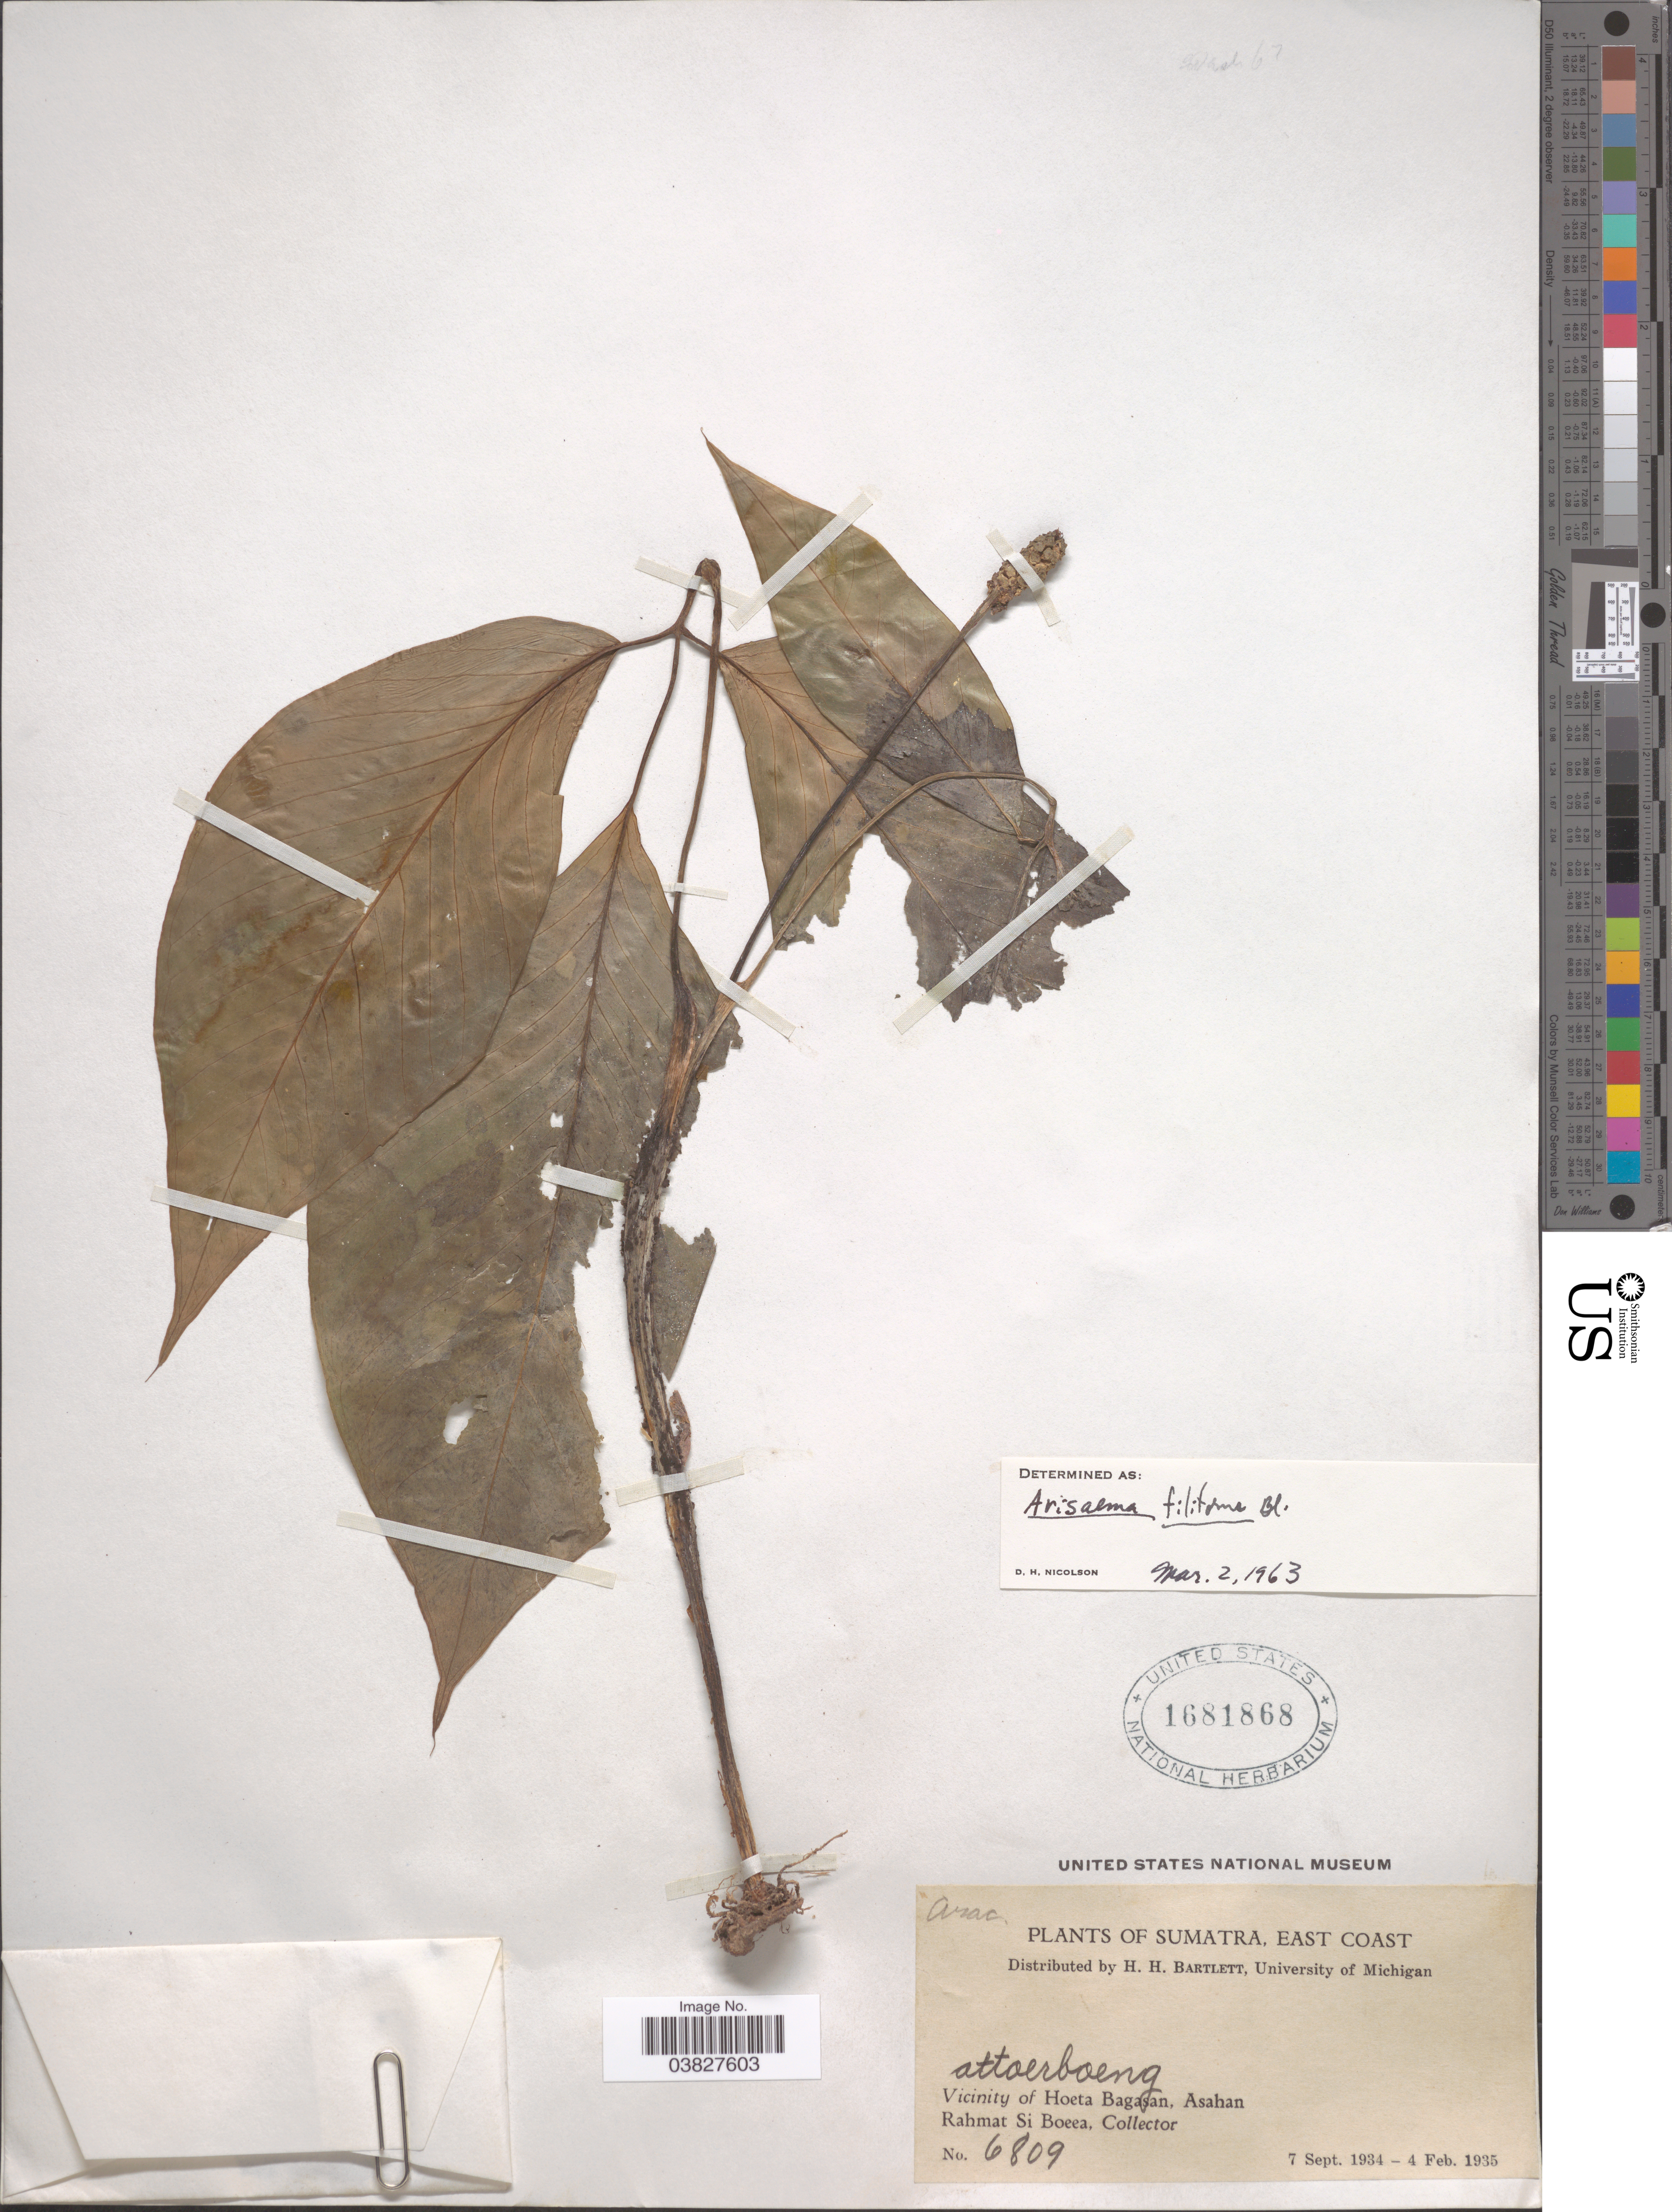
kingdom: Plantae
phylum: Tracheophyta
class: Liliopsida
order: Alismatales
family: Araceae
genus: Arisaema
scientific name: Arisaema filiforme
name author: (Reinw.) Blume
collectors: Rahmat Si Boeea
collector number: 6809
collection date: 1934-09-07/1935-02-04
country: Indonesia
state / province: Sumatra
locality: East Coast. Vicinity of Hoeta Bagasan, Asahan.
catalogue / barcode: US 1681868